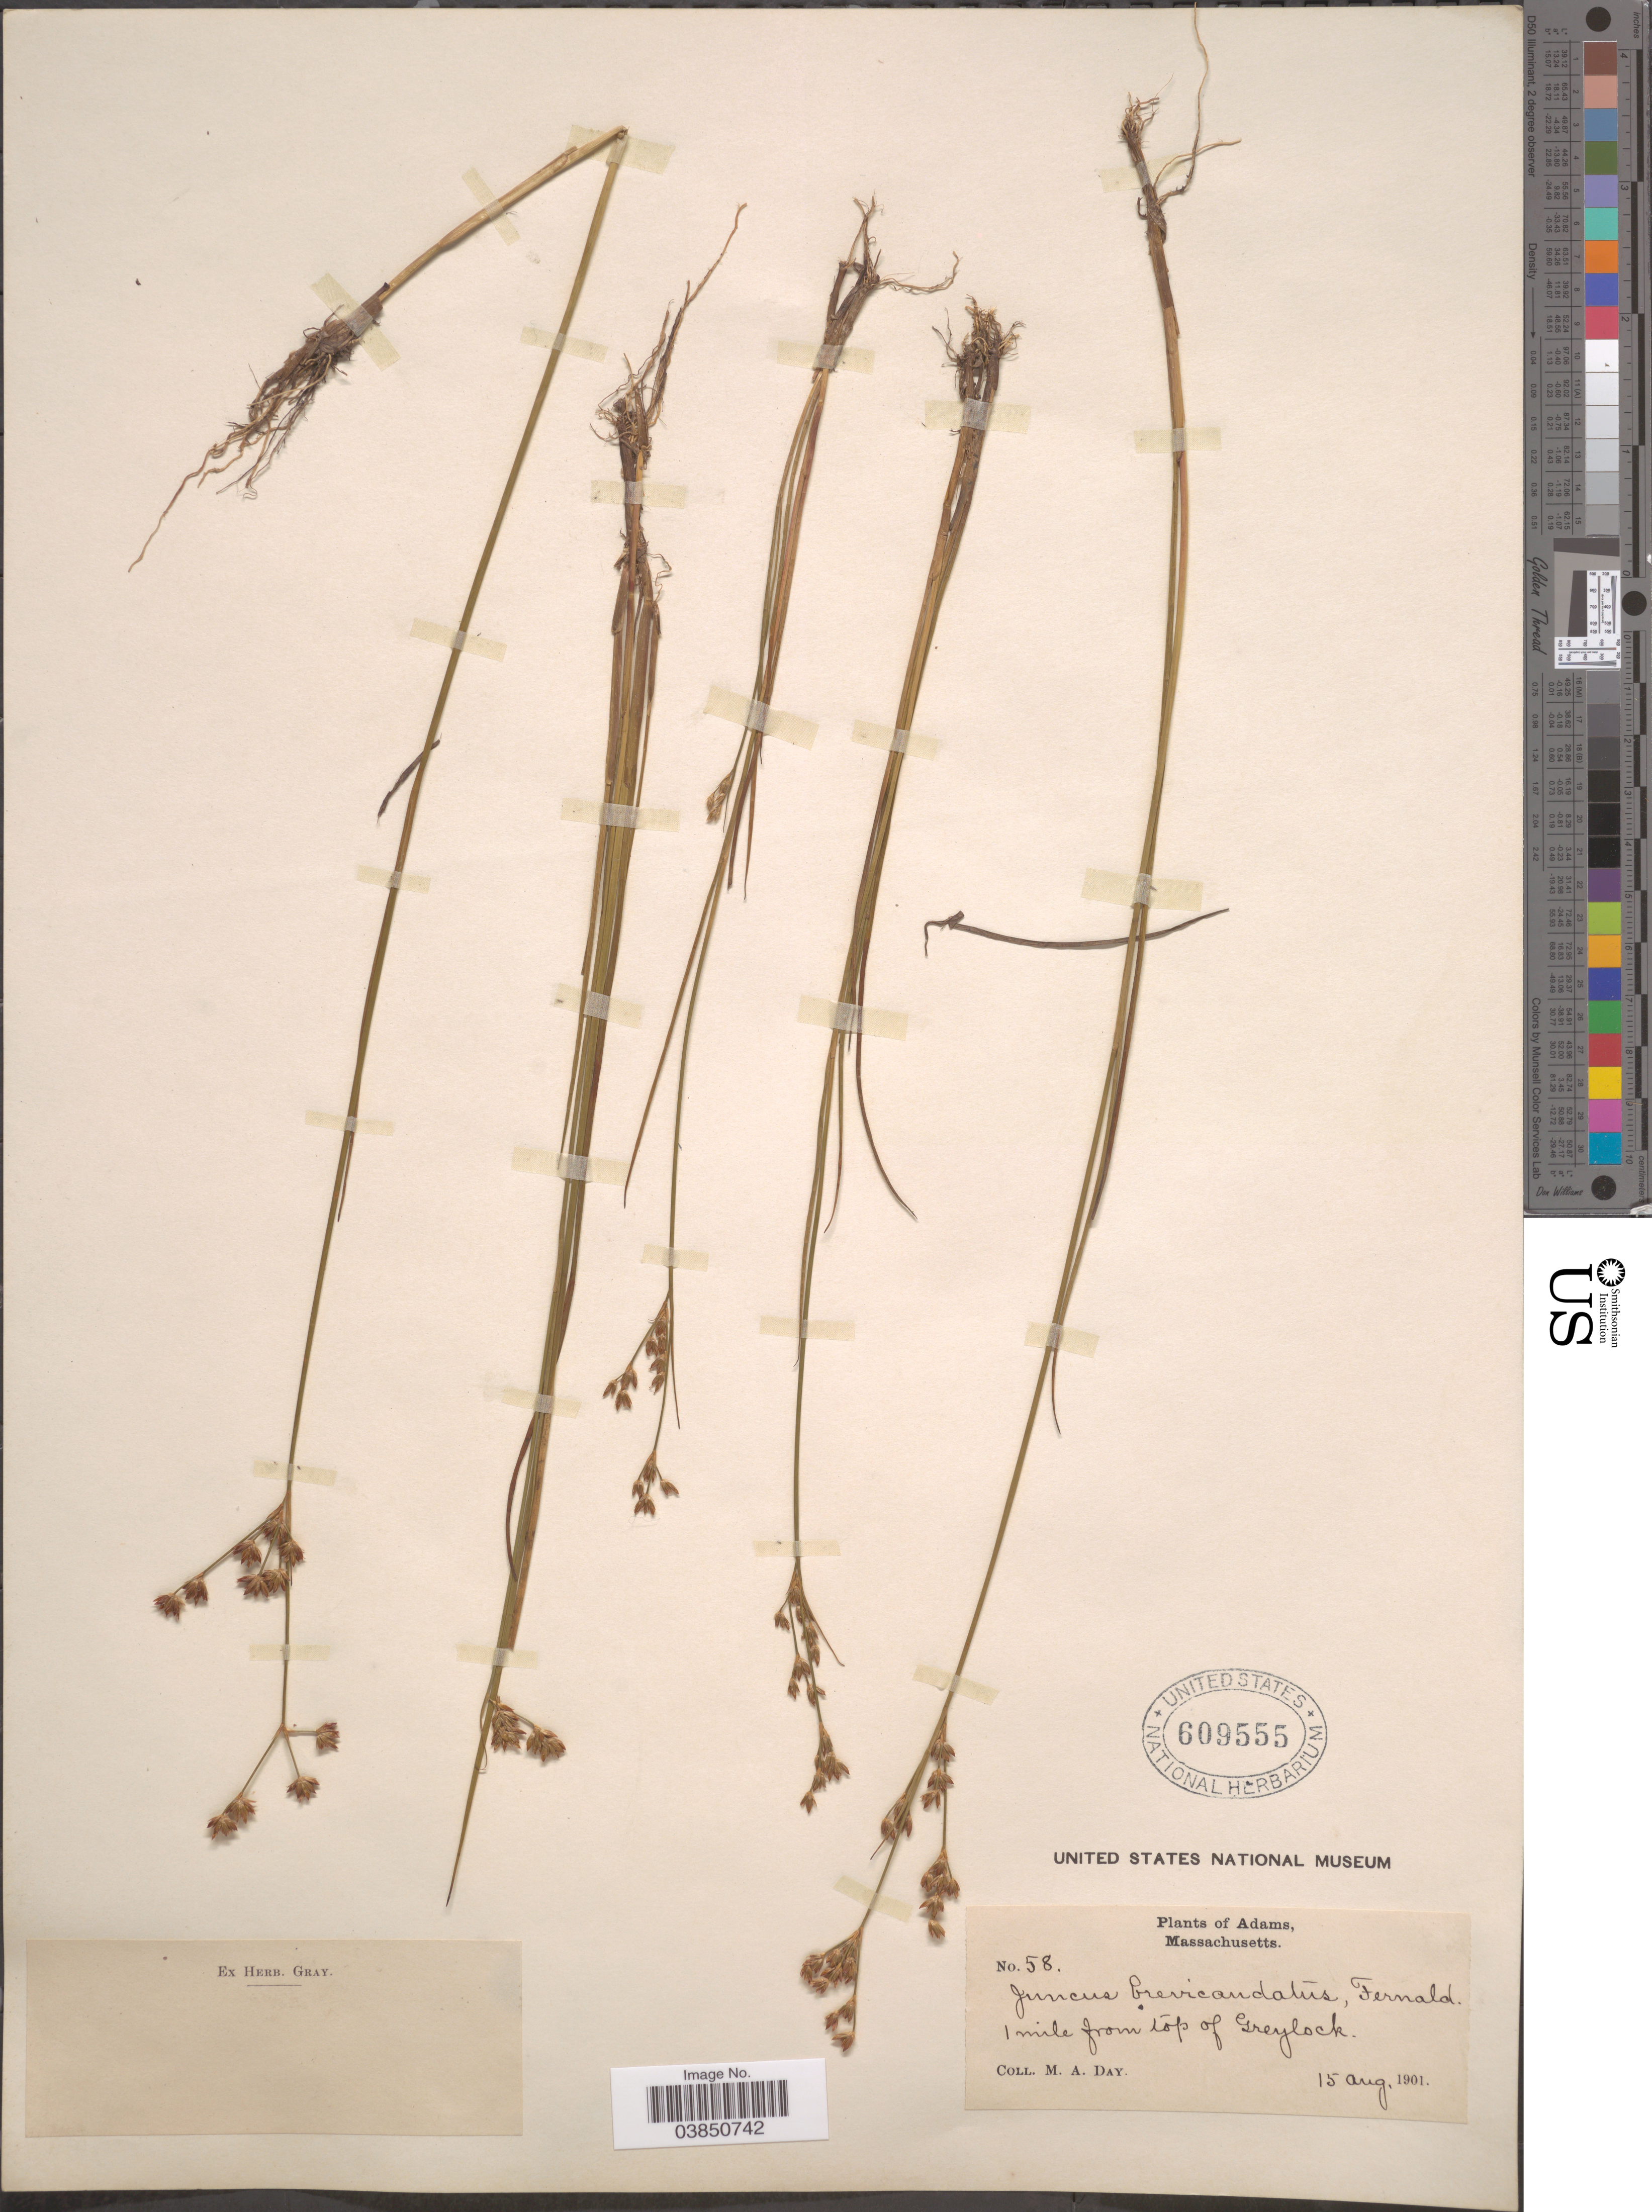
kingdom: Plantae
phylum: Tracheophyta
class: Liliopsida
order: Poales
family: Juncaceae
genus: Juncus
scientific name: Juncus brevicaudatus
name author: (Engelm.) Fernald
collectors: M. Day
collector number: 58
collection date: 1901-08-15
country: United States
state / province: Massachusetts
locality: Adams. 1 mile from top of Greylock.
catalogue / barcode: US 609555